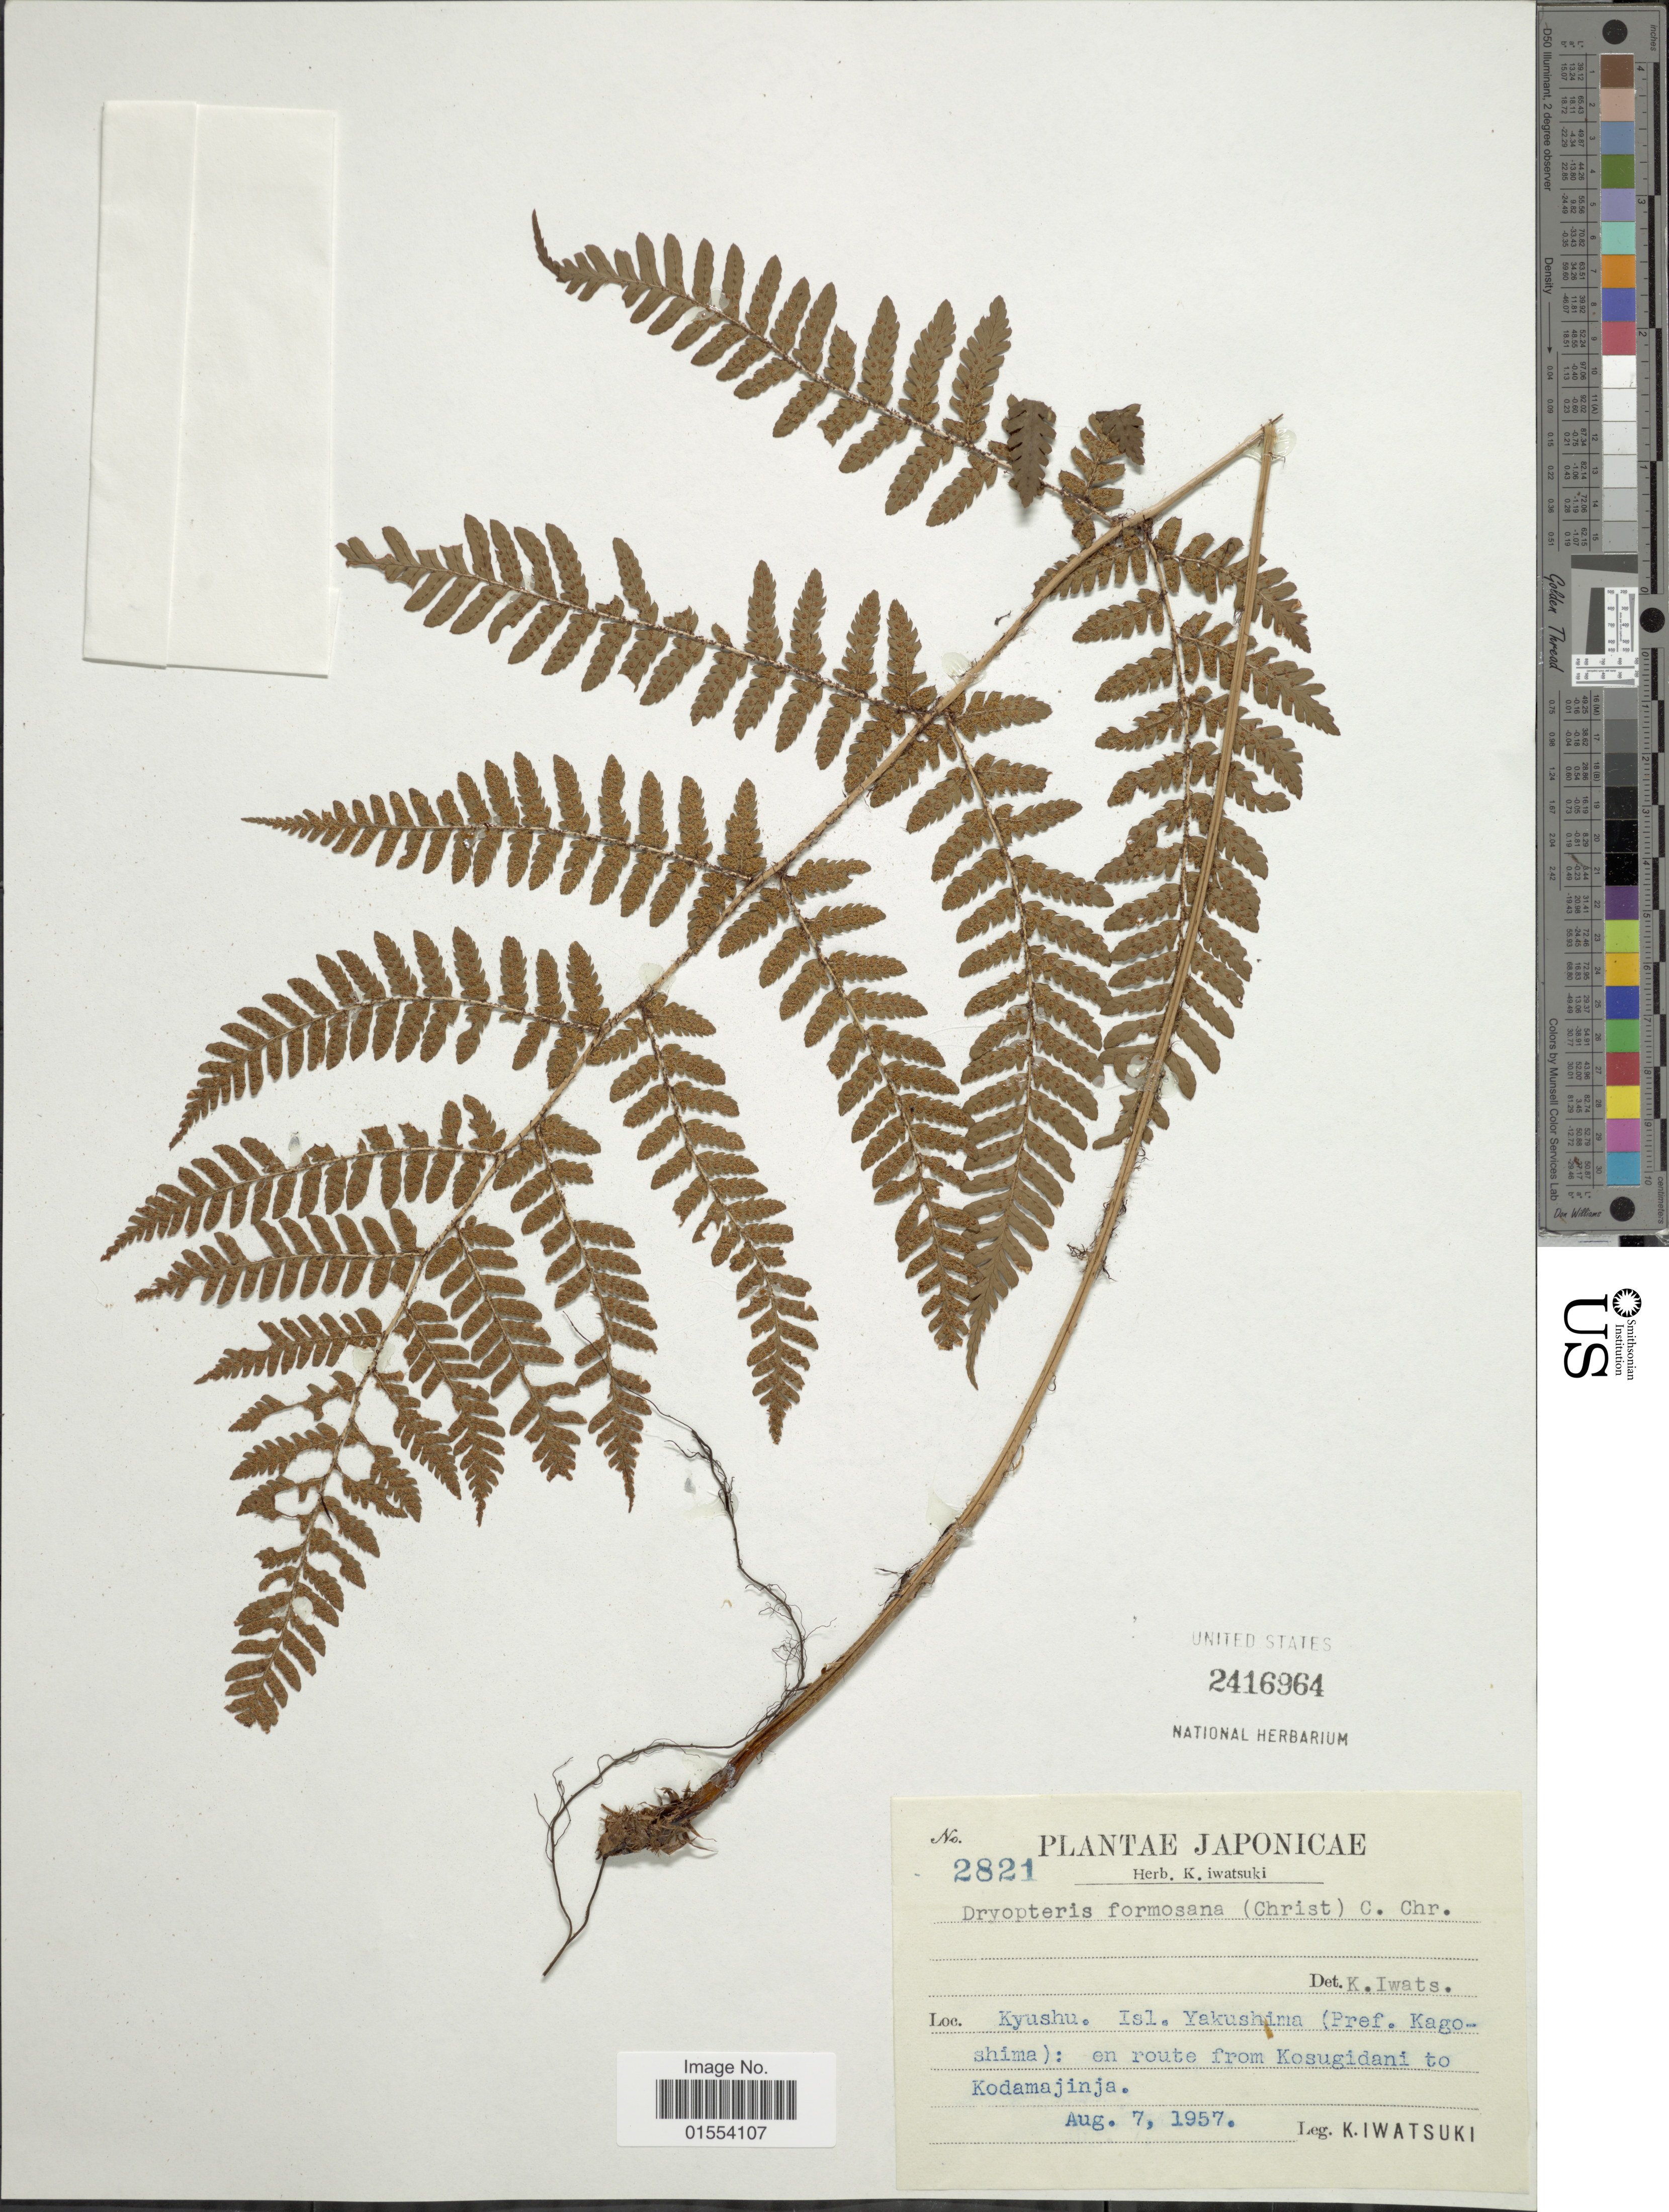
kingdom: Plantae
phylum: Tracheophyta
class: Polypodiopsida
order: Polypodiales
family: Dryopteridaceae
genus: Dryopteris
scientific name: Dryopteris formosana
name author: (Christ) C. Chr.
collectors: K. Iwatsuki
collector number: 2821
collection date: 1957-08-07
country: Japan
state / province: Kagosima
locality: Kyushu. Isl. Yakushima (Pref. Kagoshima): en route from Kosugidani to Kodamajinja.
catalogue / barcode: US 2416964